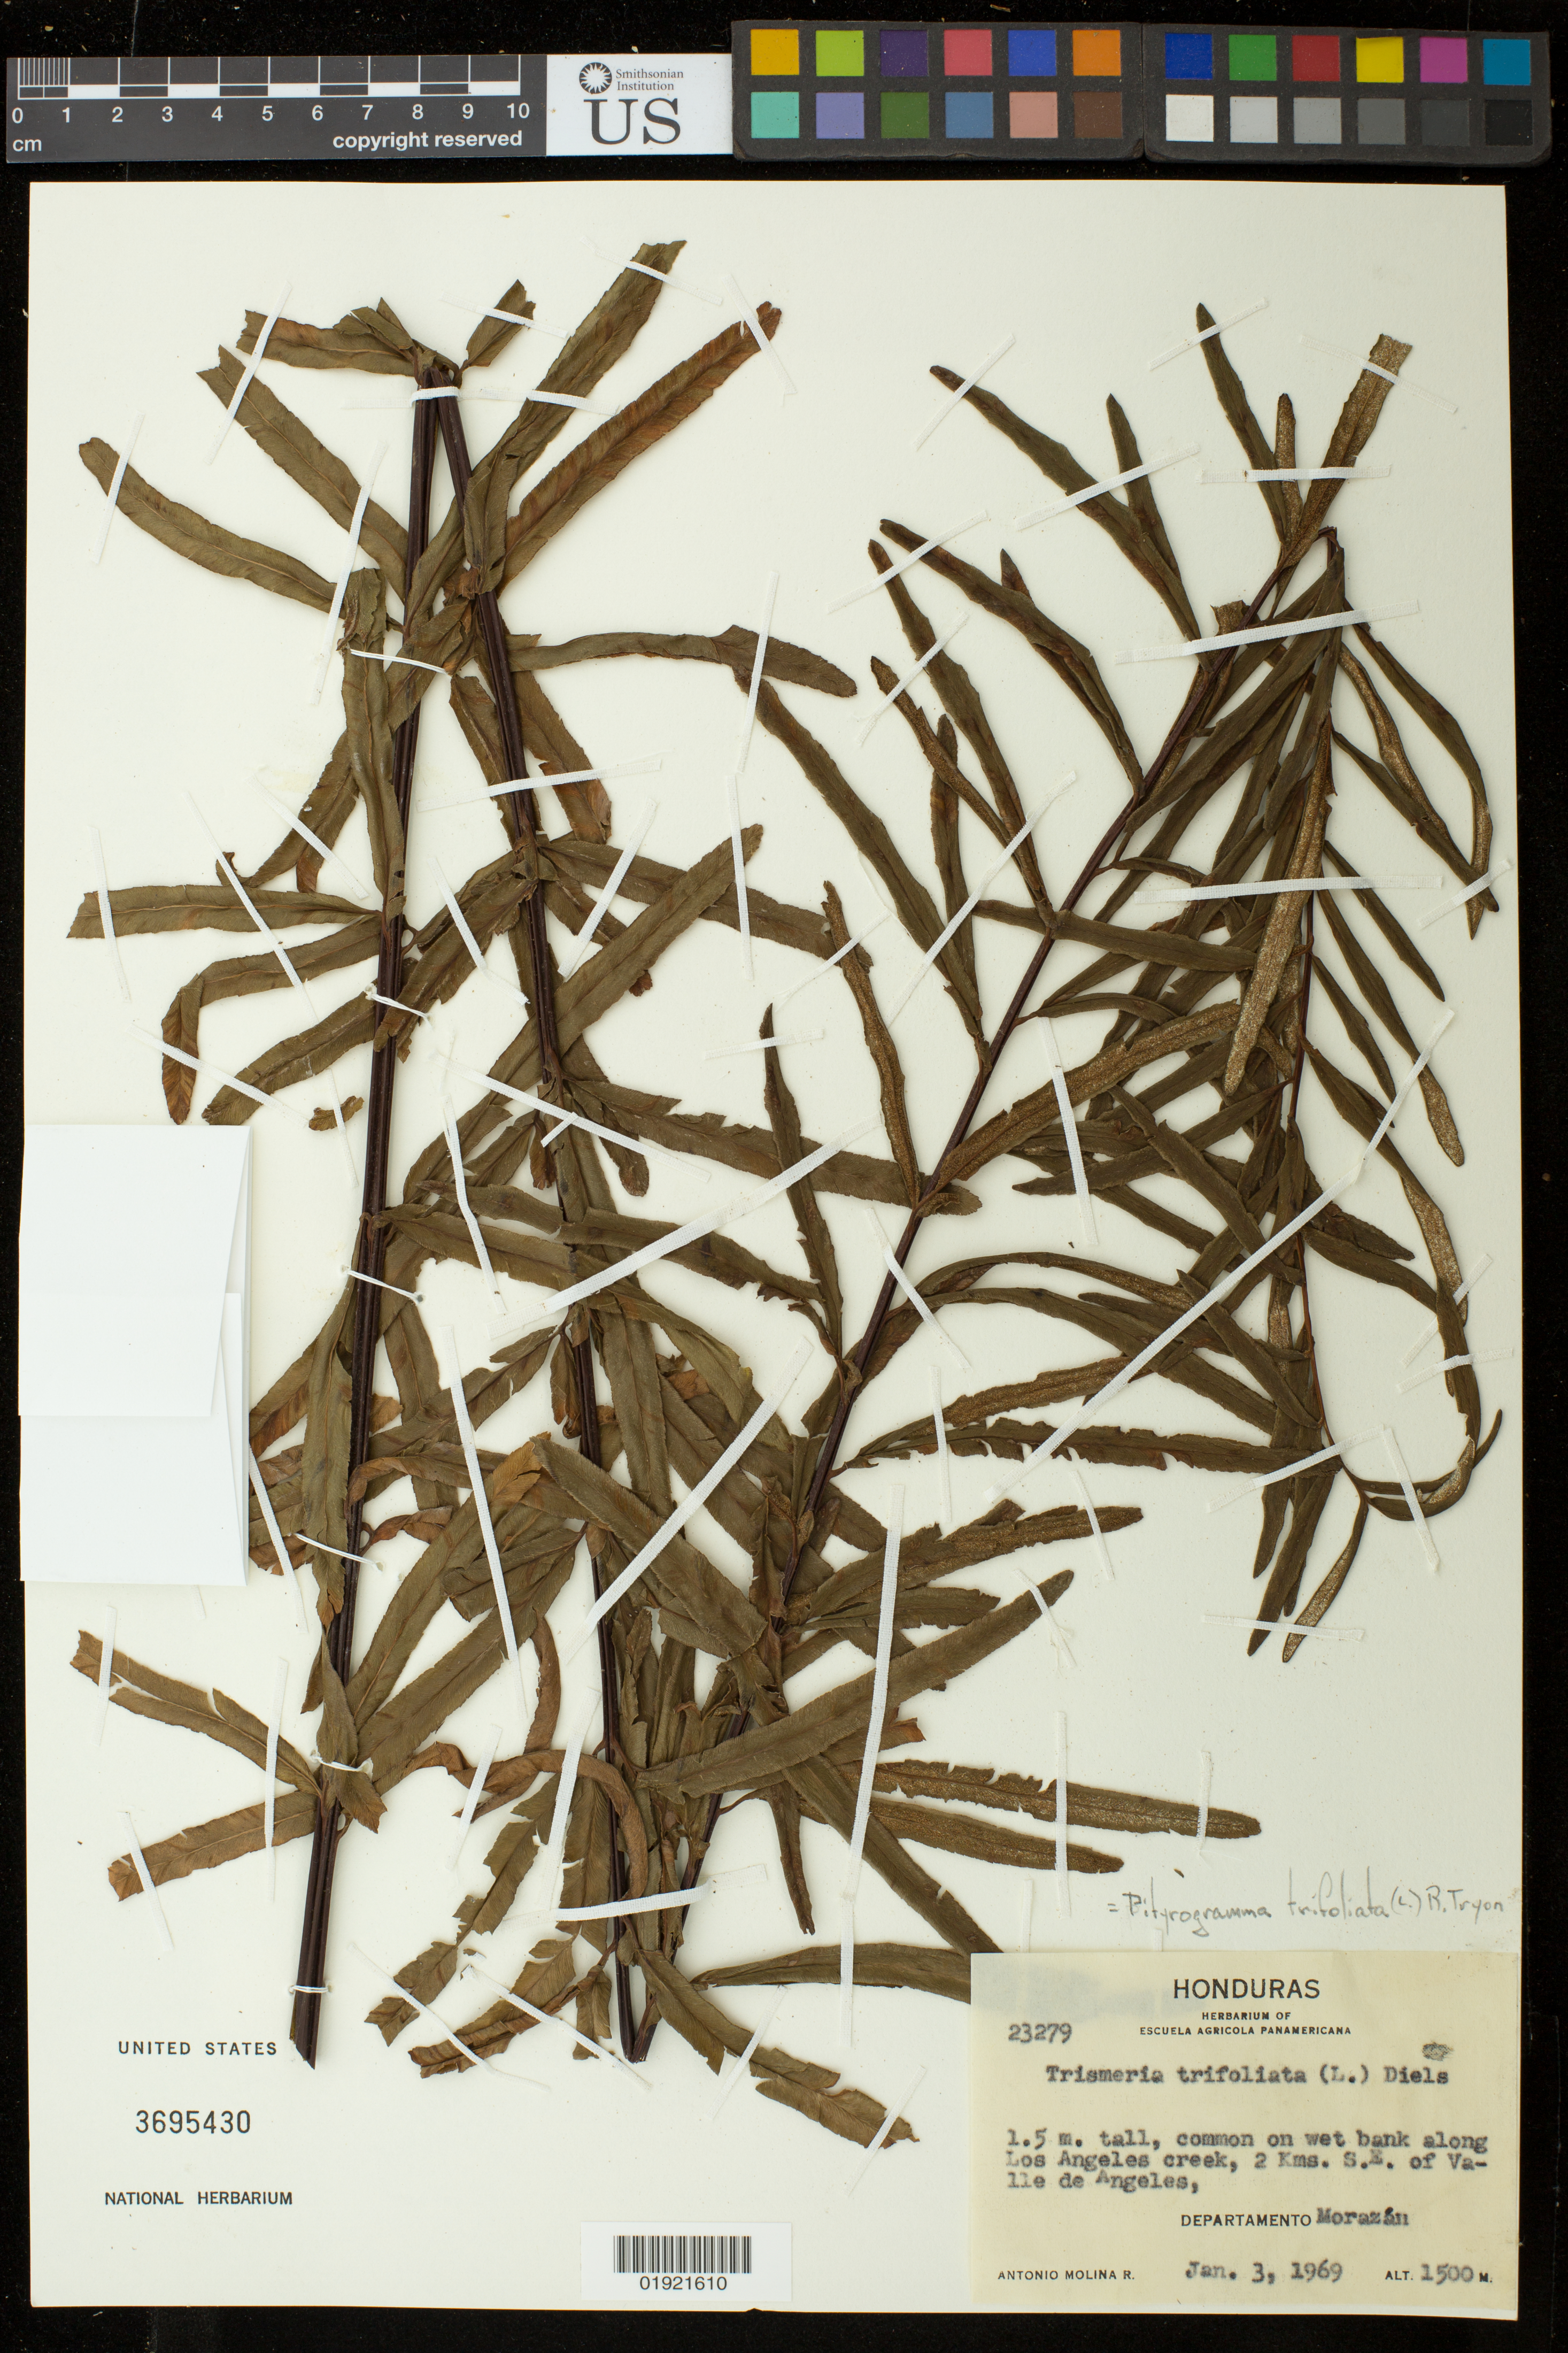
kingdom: Plantae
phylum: Tracheophyta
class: Polypodiopsida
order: Polypodiales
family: Pteridaceae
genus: Pityrogramma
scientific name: Pityrogramma trifoliata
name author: (L.) R.M. Tryon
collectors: A. Molina R.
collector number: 23279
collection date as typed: Jan. 3, 1969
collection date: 1969-01-03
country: Honduras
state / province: Fco. Morazán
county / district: Valle de Ángeles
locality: common on wet bank along Los Angeles creek, 2 Kms. S.E. of Valle de Angeles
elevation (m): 1500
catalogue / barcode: US 3695430